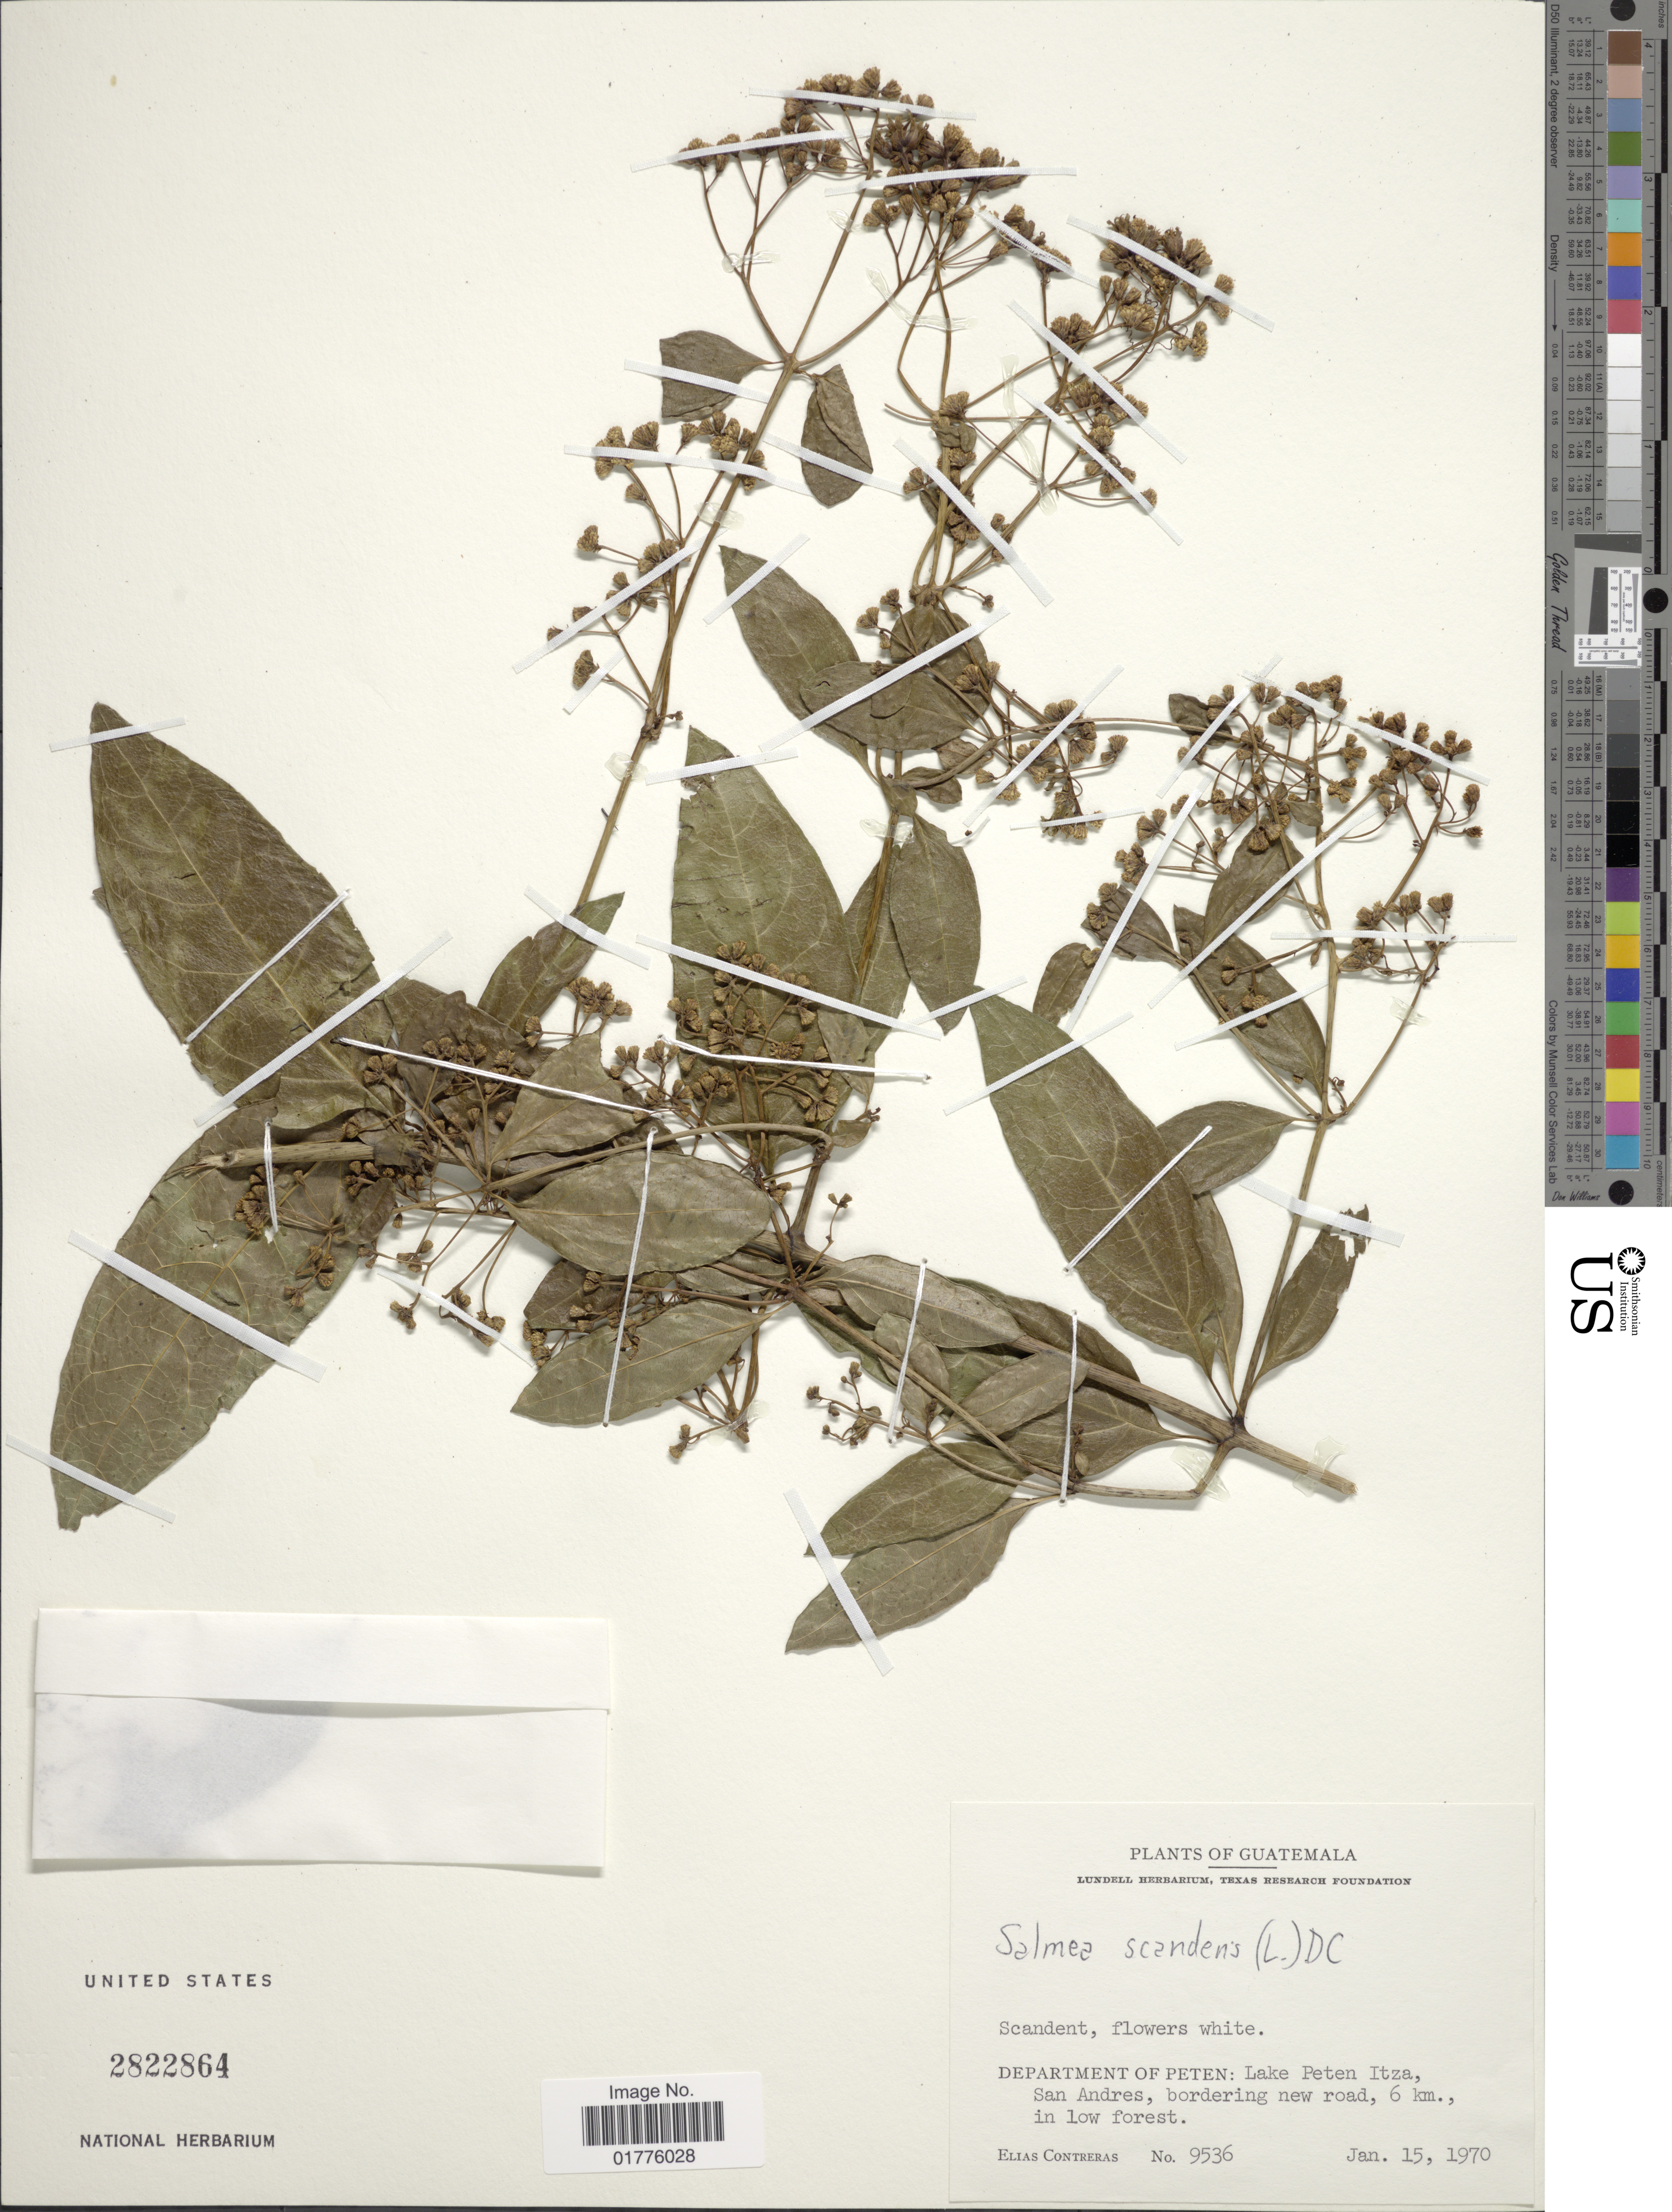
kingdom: Plantae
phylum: Tracheophyta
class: Magnoliopsida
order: Asterales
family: Asteraceae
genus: Salmea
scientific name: Salmea scandens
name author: (L.) DC.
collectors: E. Contreras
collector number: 9536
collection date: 1970-01-15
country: Guatemala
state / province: El Petén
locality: Department of Peten: Lake Peten Itza, San Andres, bordering new road, 6 km.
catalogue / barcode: US 2822864